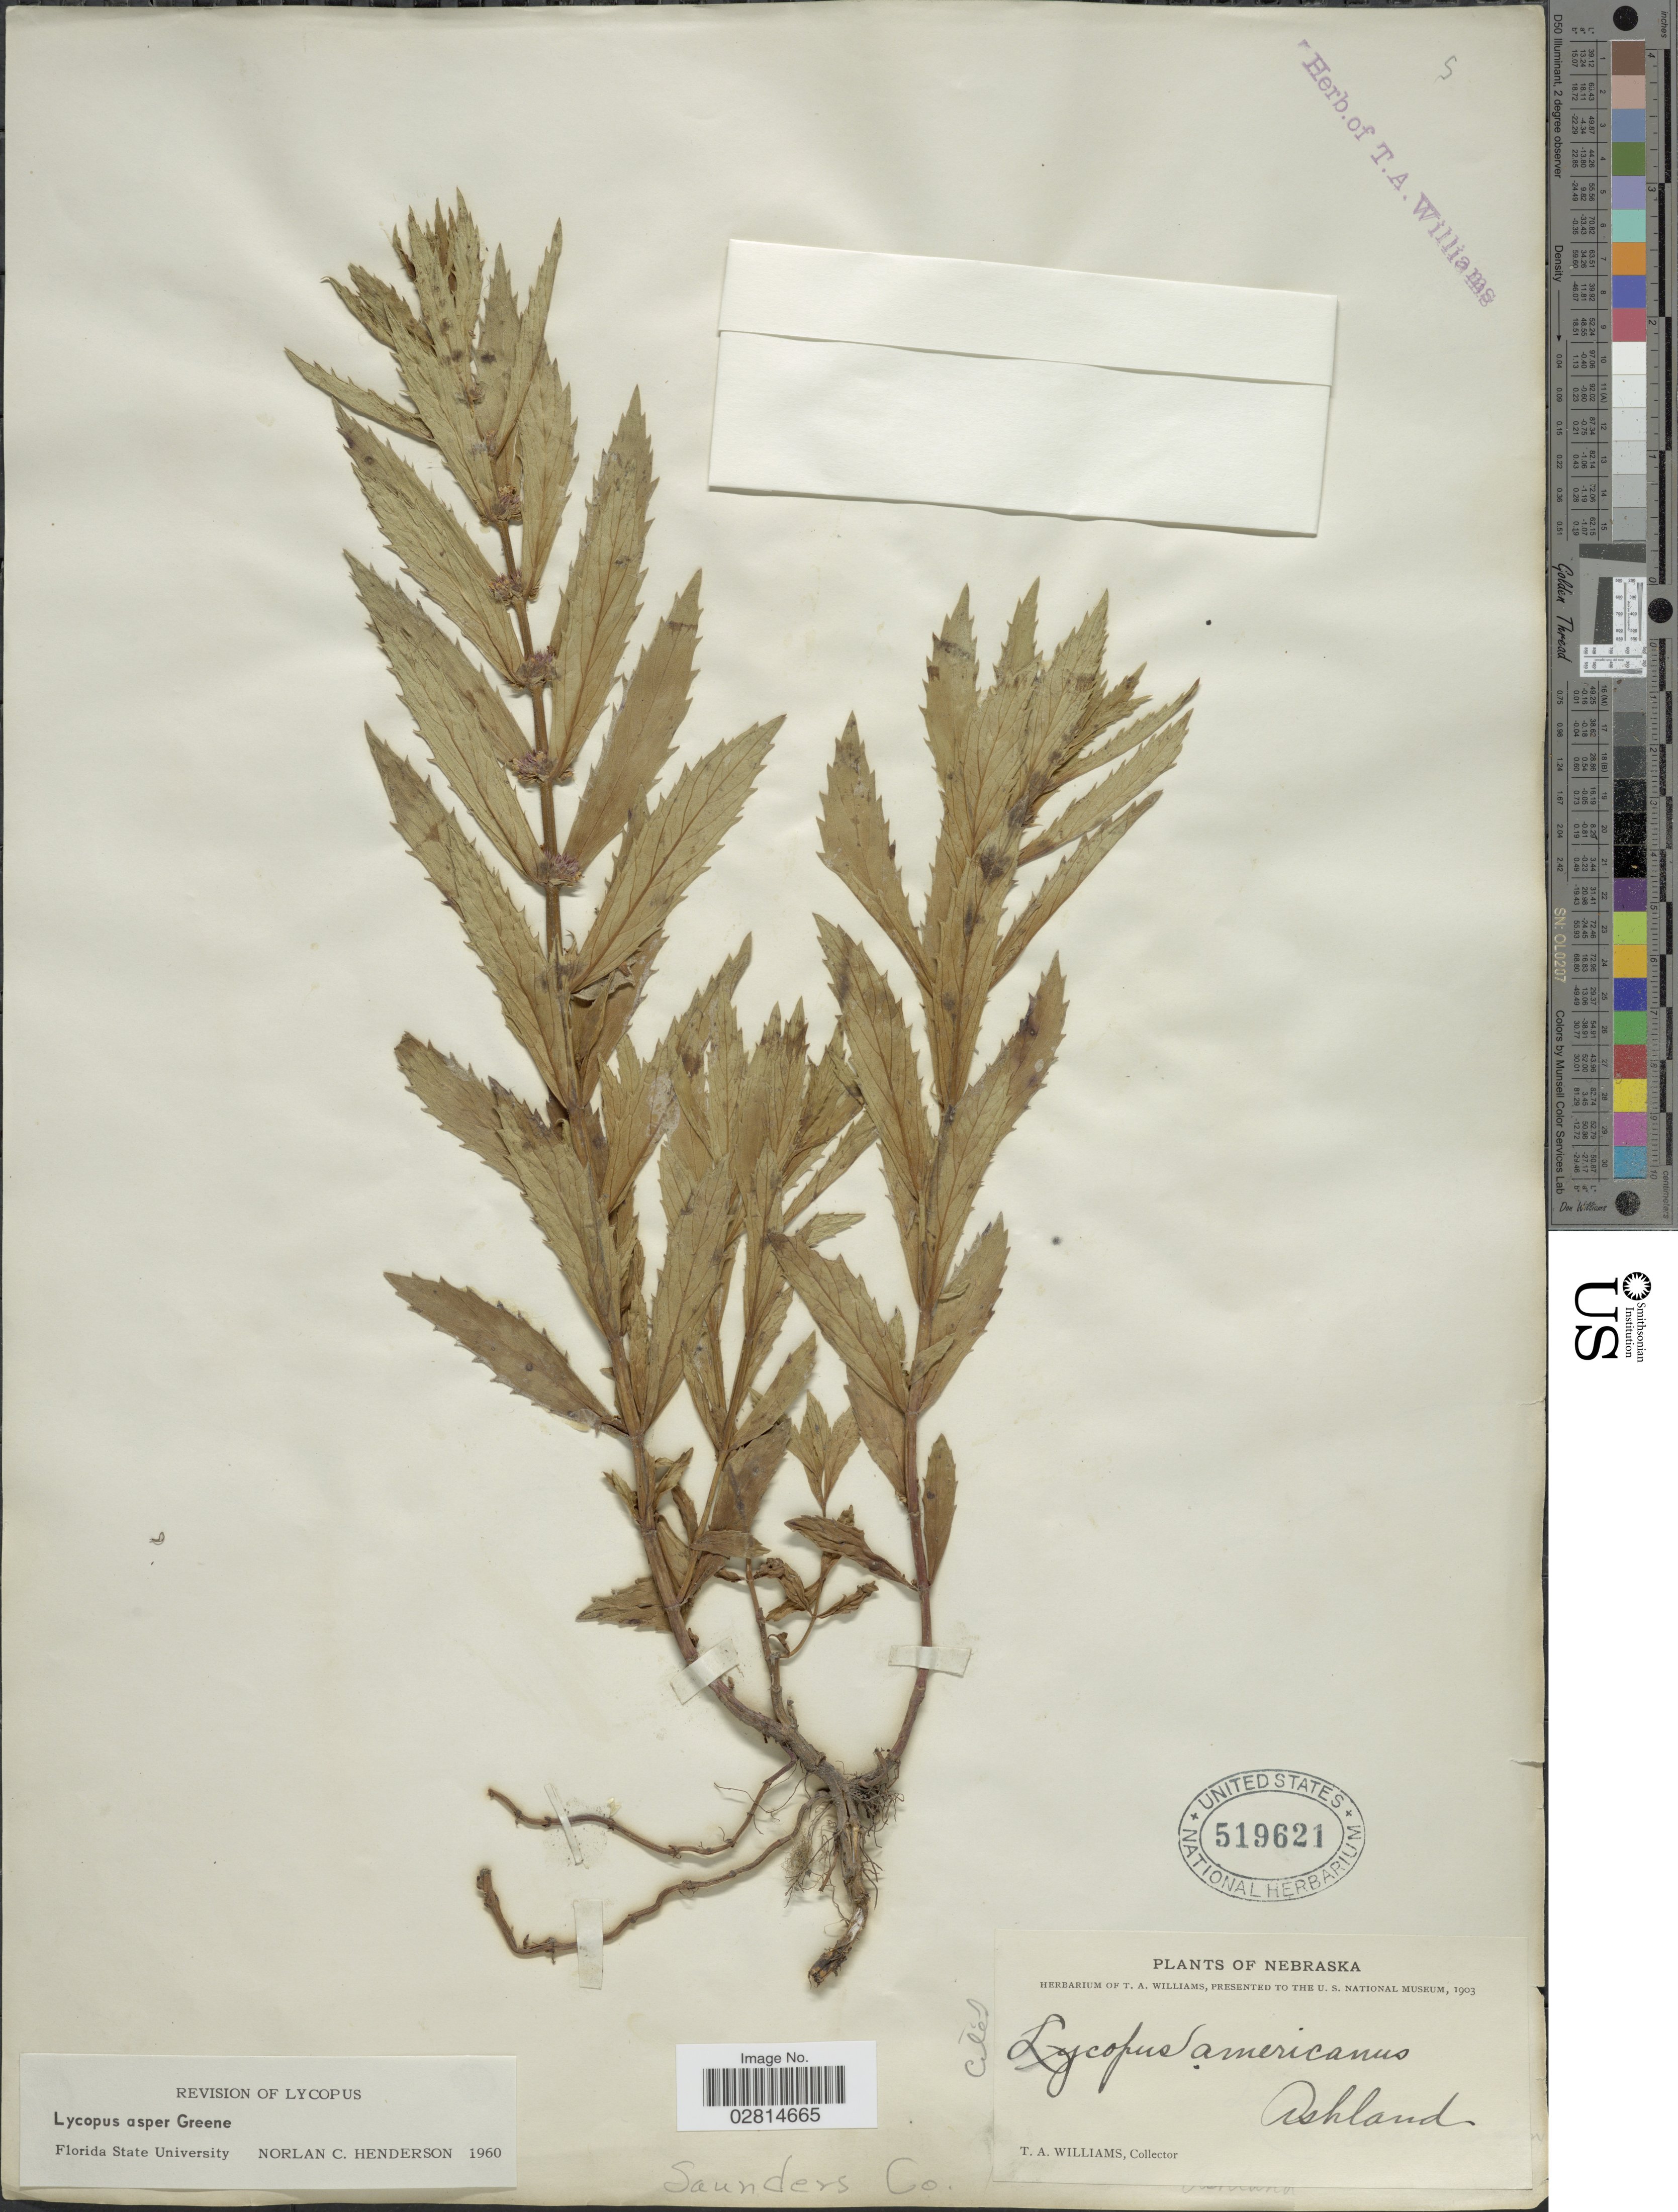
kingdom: Plantae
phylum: Tracheophyta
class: Magnoliopsida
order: Lamiales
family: Lamiaceae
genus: Lycopus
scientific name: Lycopus asper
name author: Greene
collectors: T. A. Williams (herbarium)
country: United States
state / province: Nebraska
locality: Ashland. Saunders Co.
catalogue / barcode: US 519621